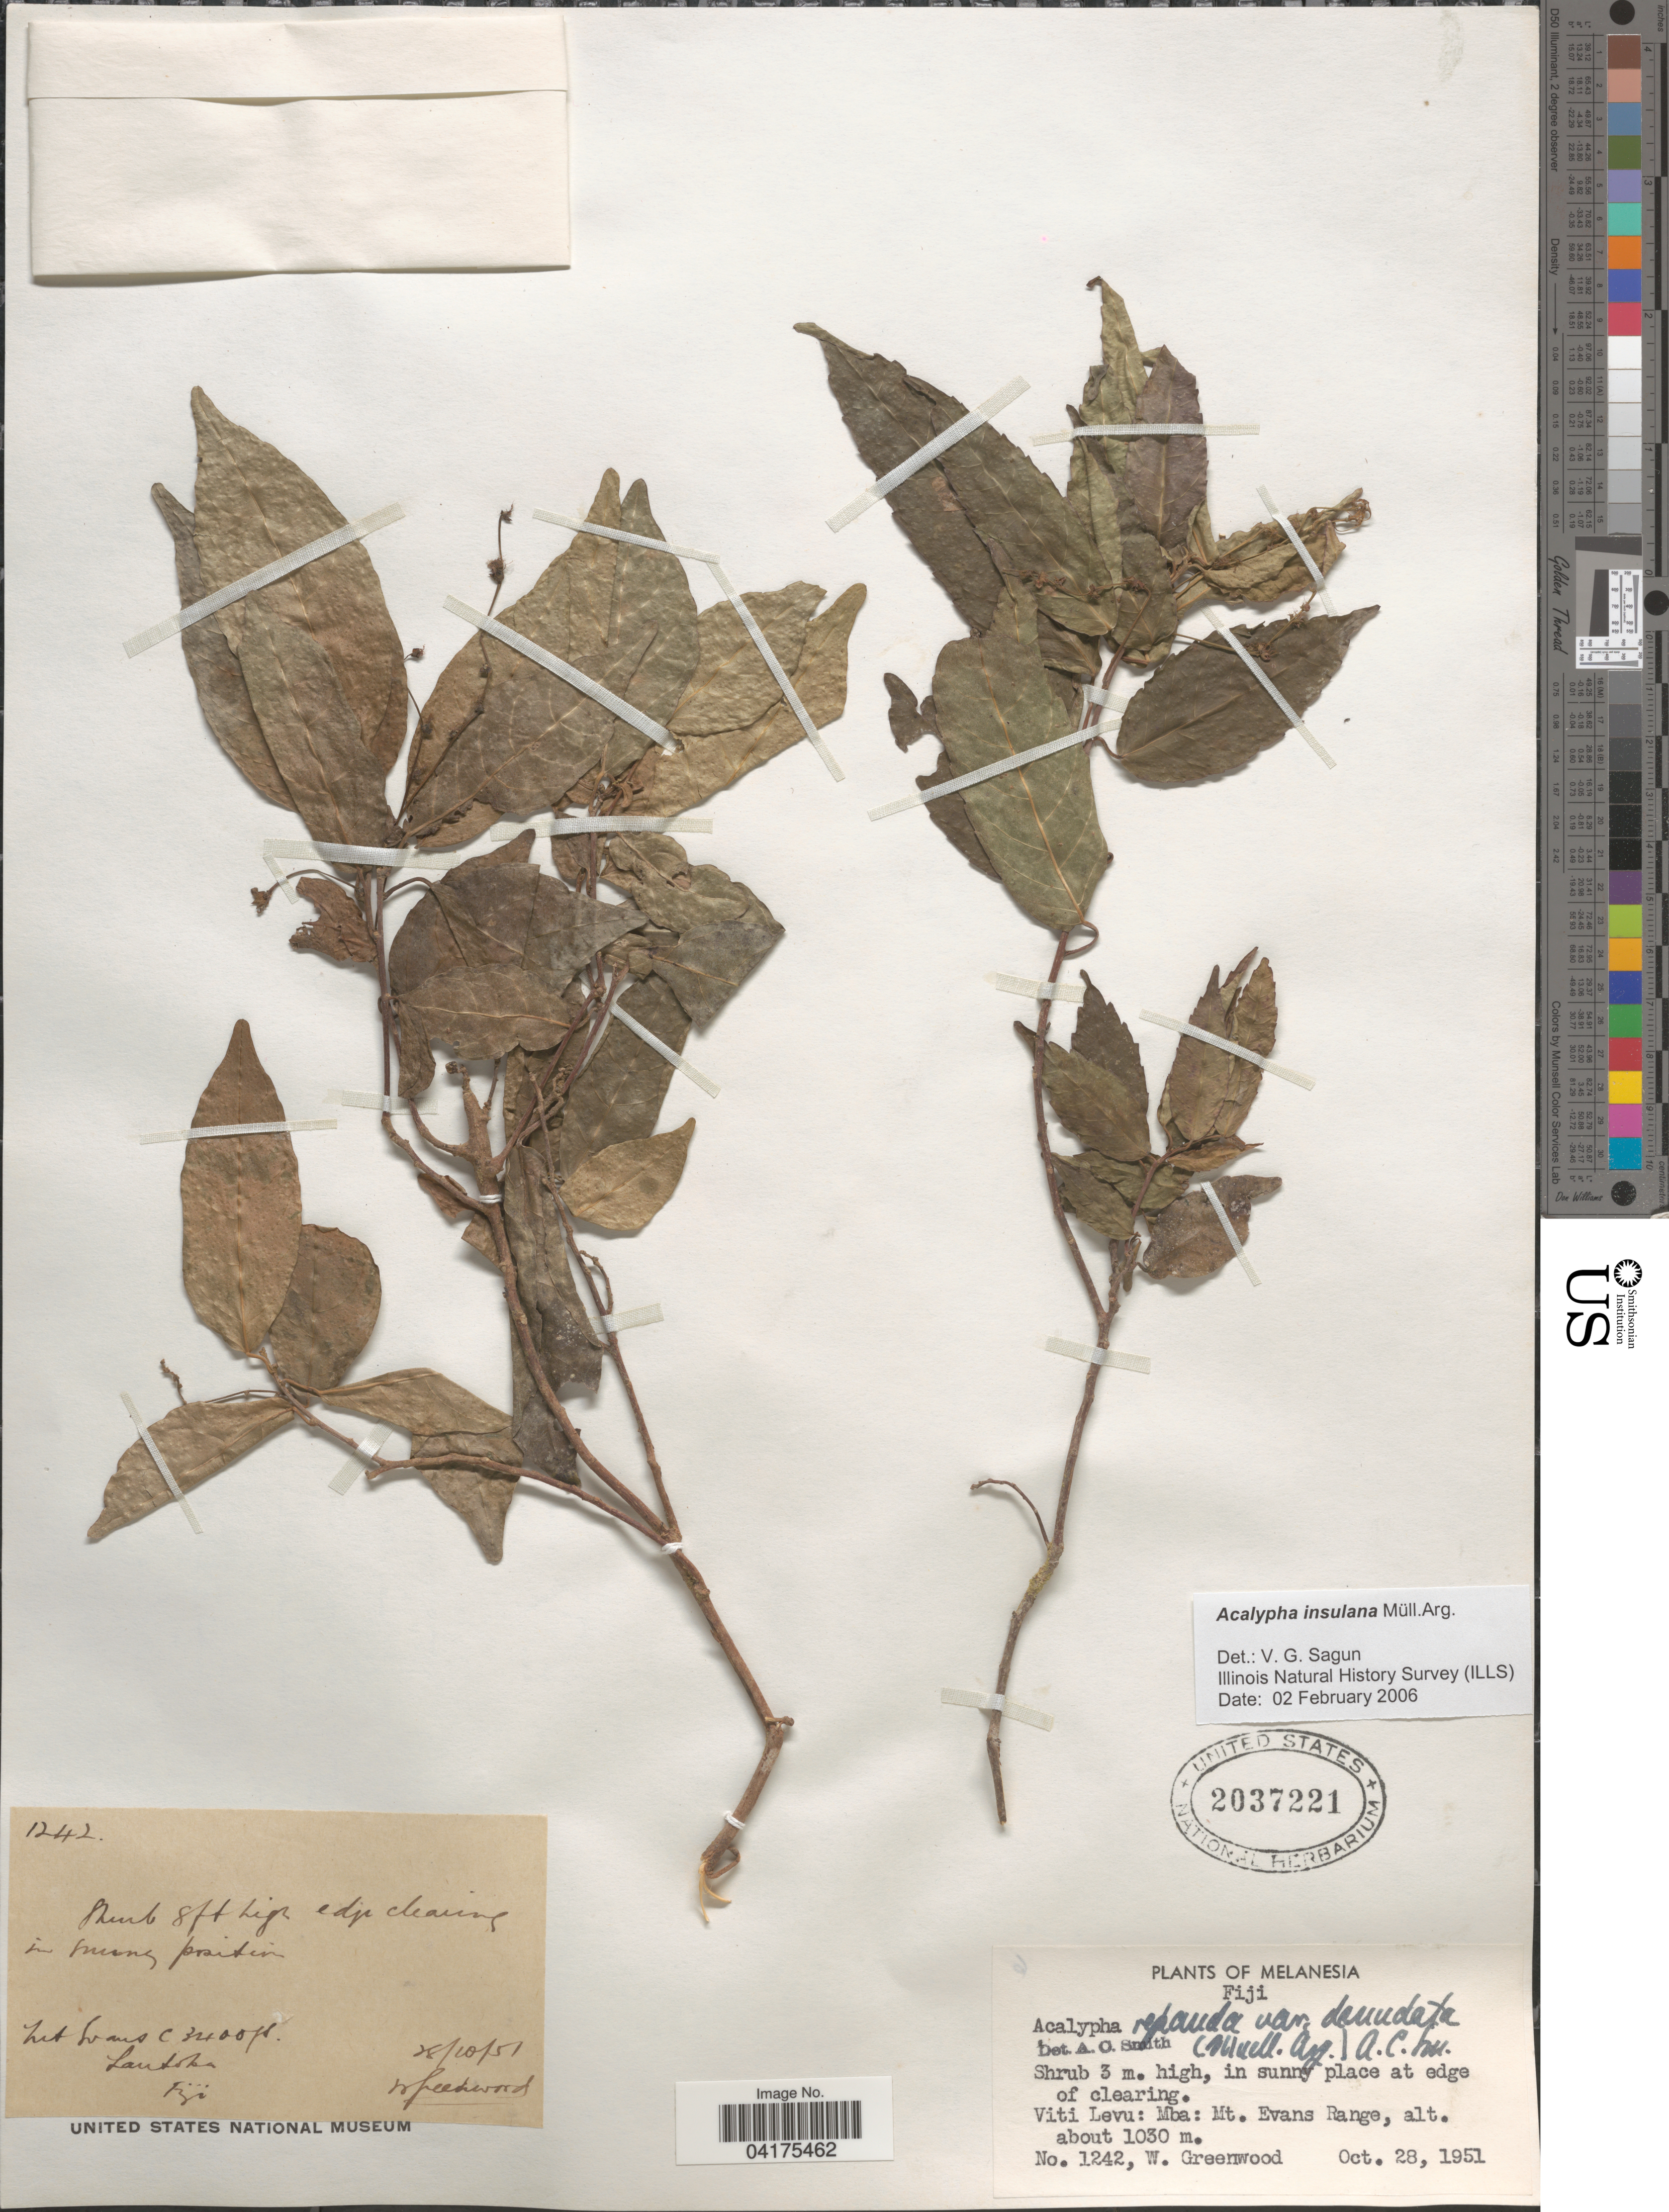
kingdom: Plantae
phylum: Tracheophyta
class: Magnoliopsida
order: Malpighiales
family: Euphorbiaceae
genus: Acalypha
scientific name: Acalypha insulana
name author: Müll. Arg.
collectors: W. Greenwood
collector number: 1242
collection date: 1951-10-28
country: Fiji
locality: Melanesia. Viti Levu: Mba: Mt. Evans Range. Lautoka.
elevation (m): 1030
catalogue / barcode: US 2037221